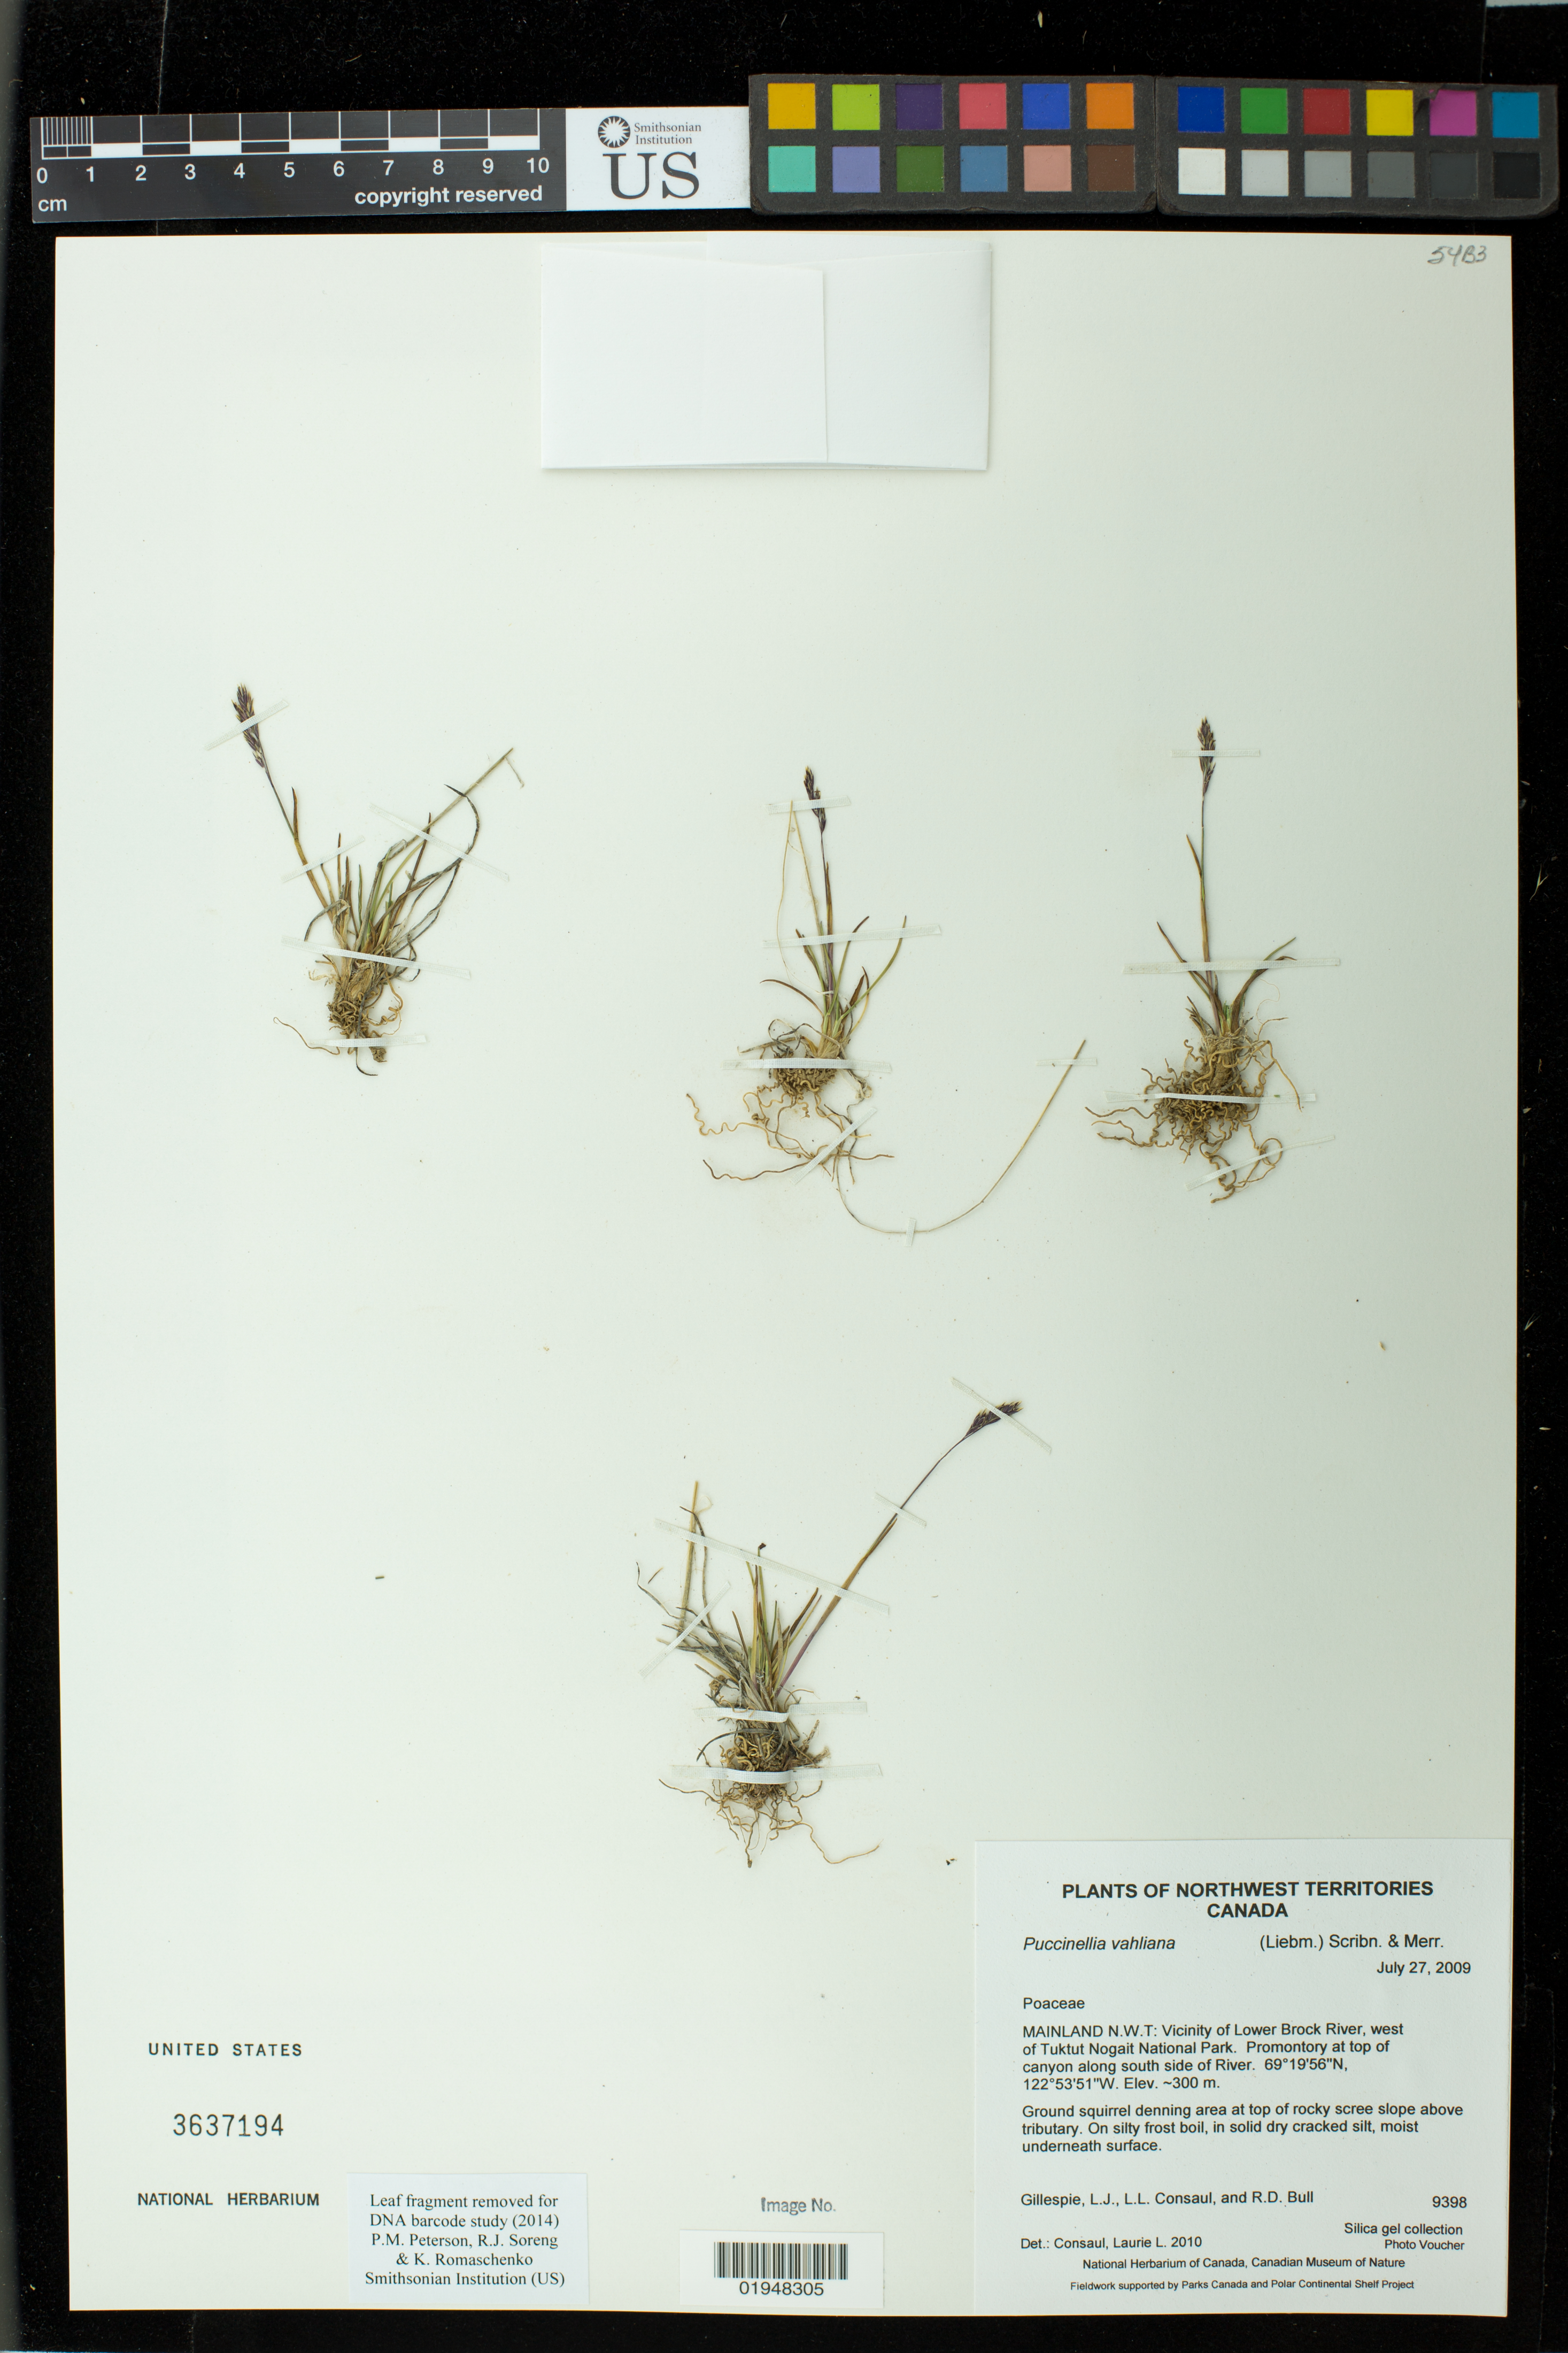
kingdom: Plantae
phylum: Tracheophyta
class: Liliopsida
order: Poales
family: Poaceae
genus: Puccinellia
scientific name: Puccinellia vahliana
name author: (Lange) Fernald & Weath.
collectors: L. J. Gillespie, L. Consaul & R. Bull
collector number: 9398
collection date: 2009-07-27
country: Canada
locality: Vicinity of Lower Brock River, west of Tuktut Nogait National Park. Promontary at top of canyon along south side of River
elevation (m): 300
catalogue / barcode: US 3637194